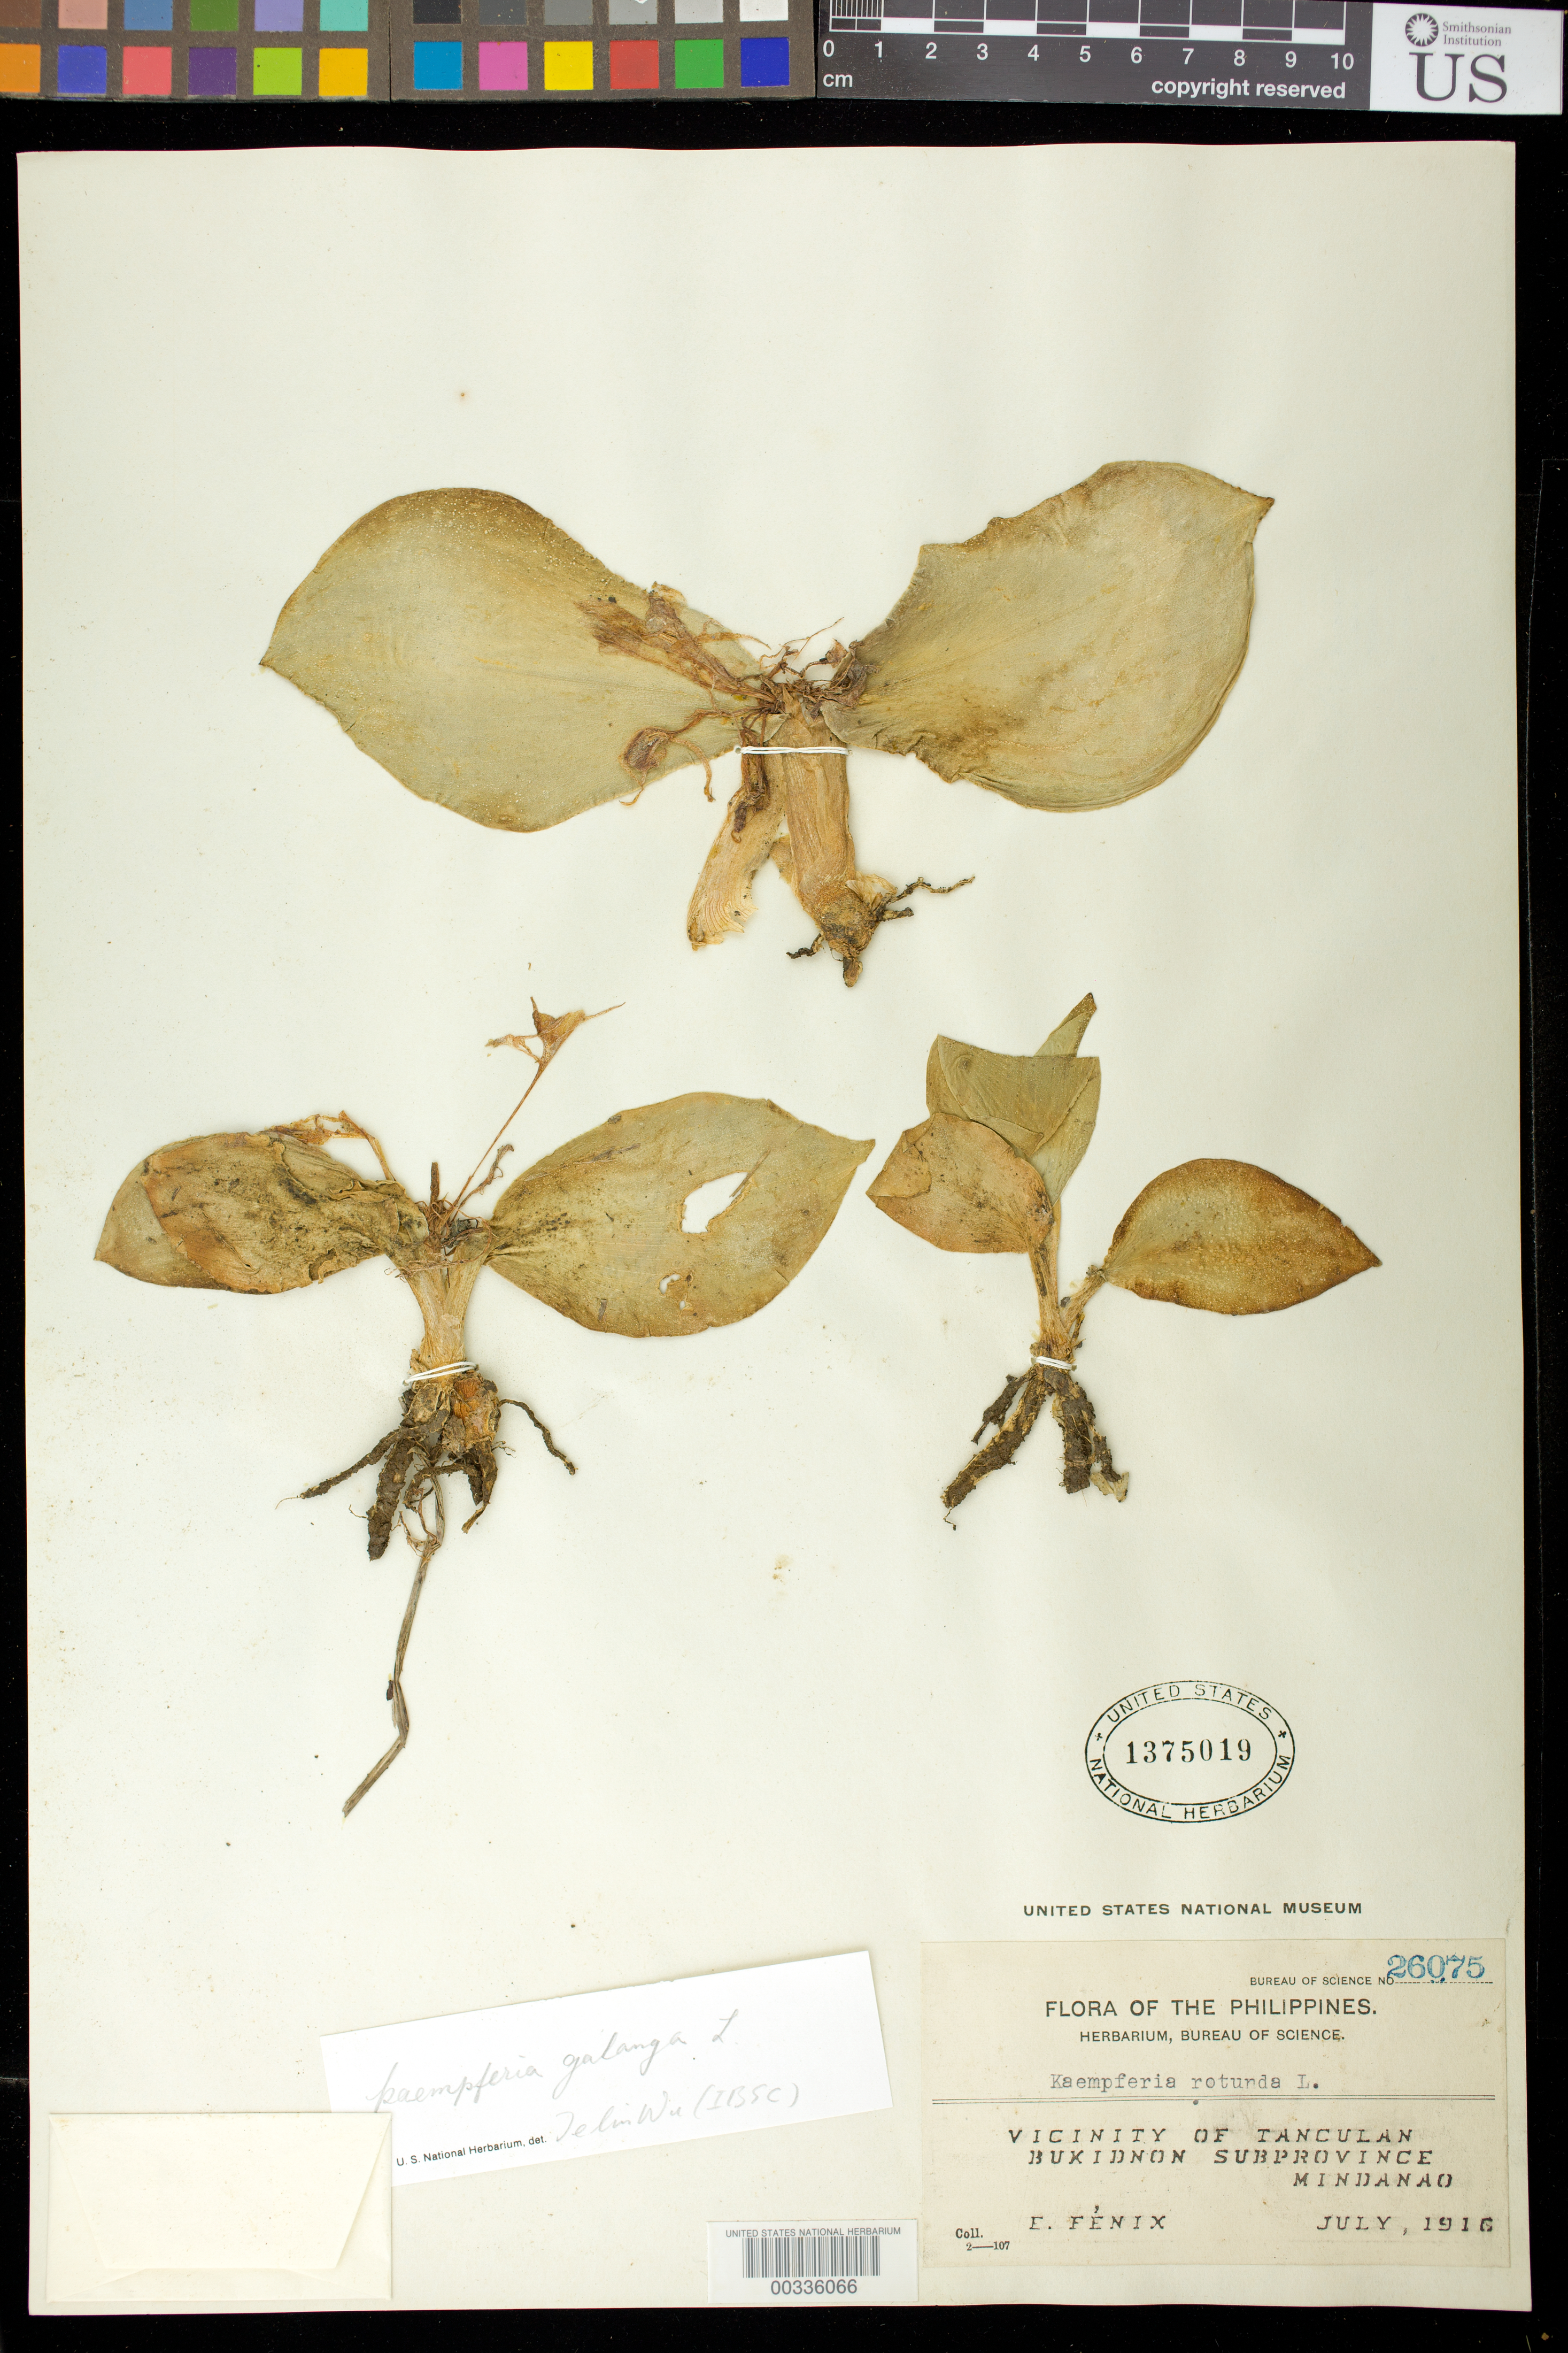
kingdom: Plantae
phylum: Tracheophyta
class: Liliopsida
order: Zingiberales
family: Zingiberaceae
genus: Kaempferia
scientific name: Kaempferia galanga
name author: L.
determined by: Wu, Te-Ling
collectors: E. Fenix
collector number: Bur. Sci. 26075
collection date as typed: Jul 1916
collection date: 1916-07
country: Philippines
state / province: Northern Mindanao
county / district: Bukidnon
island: Mindanao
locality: Vicinity of tanculan, bukidnon subprovince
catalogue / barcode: US 1375019